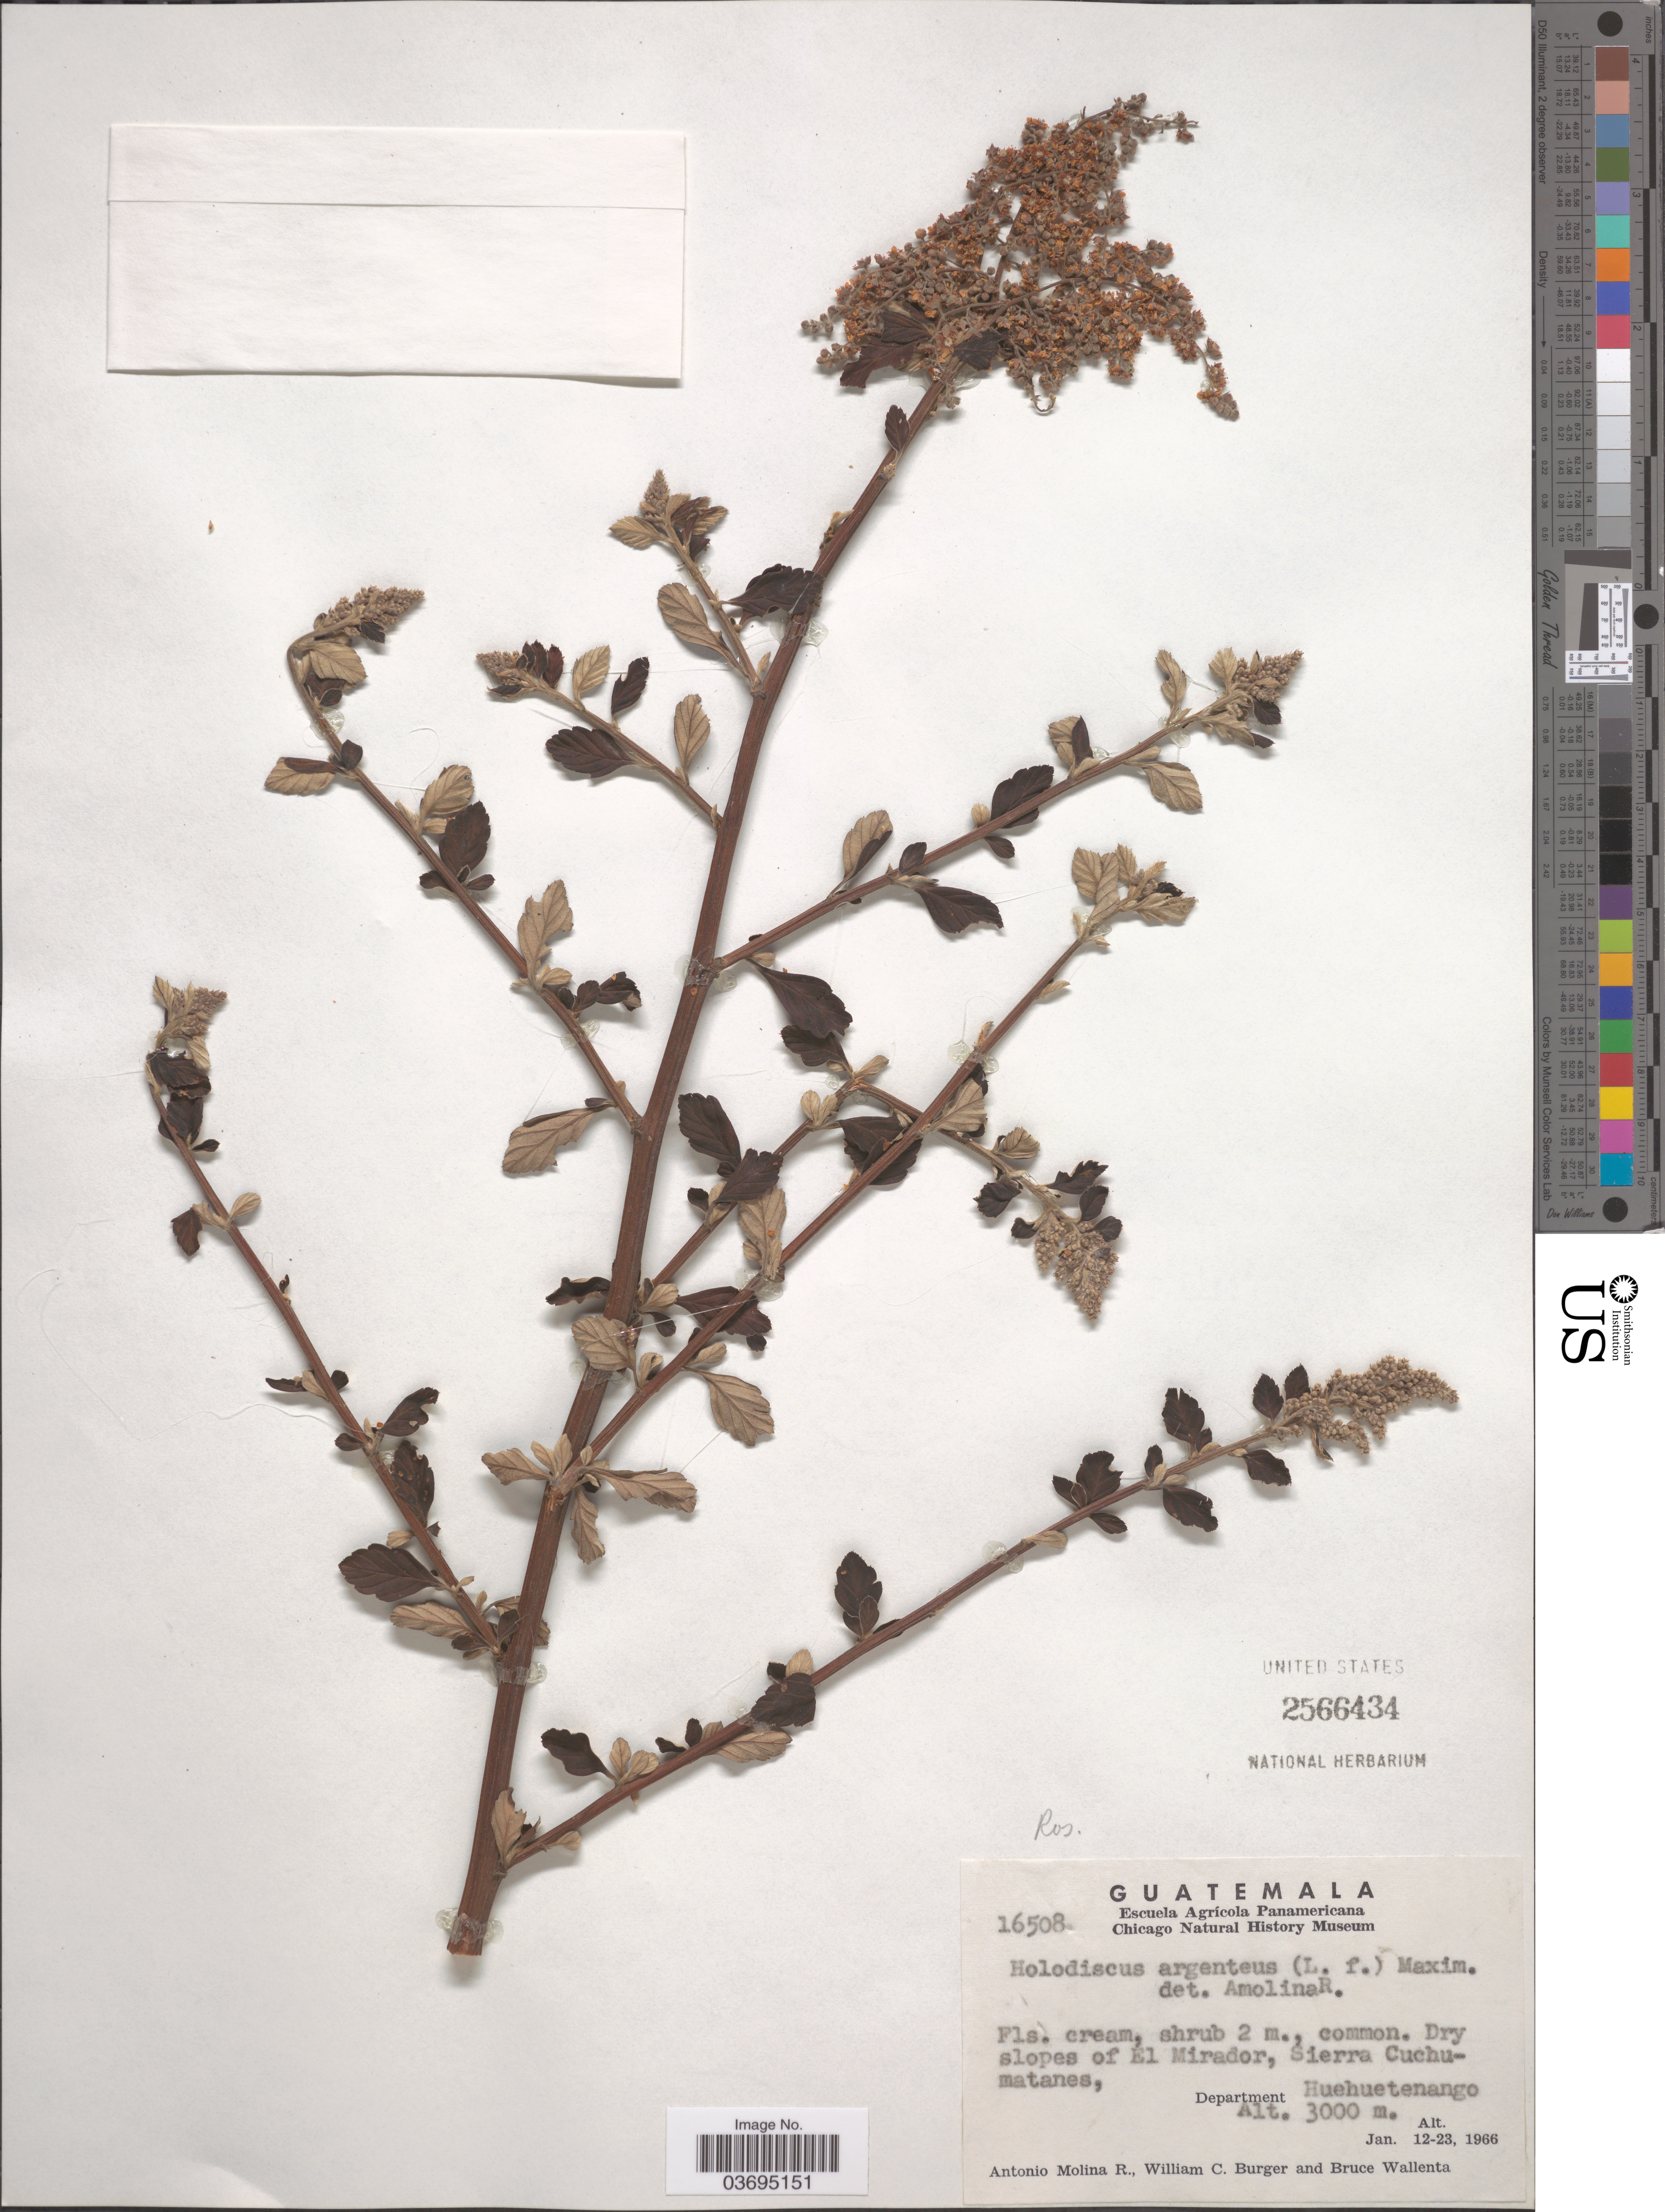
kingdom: Plantae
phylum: Tracheophyta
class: Magnoliopsida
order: Rosales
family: Rosaceae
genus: Holodiscus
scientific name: Holodiscus argenteus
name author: (L. f.) Maxim.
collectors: A. Molina R., W. Burger & B. Wallenta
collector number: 16508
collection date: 1966-01-12/1966-01-23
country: Guatemala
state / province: Huehuetenango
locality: Dry slopes of El Mirador, Sierra Cuchumatanes, Department Huehuetenango.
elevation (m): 3000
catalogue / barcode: US 2566434